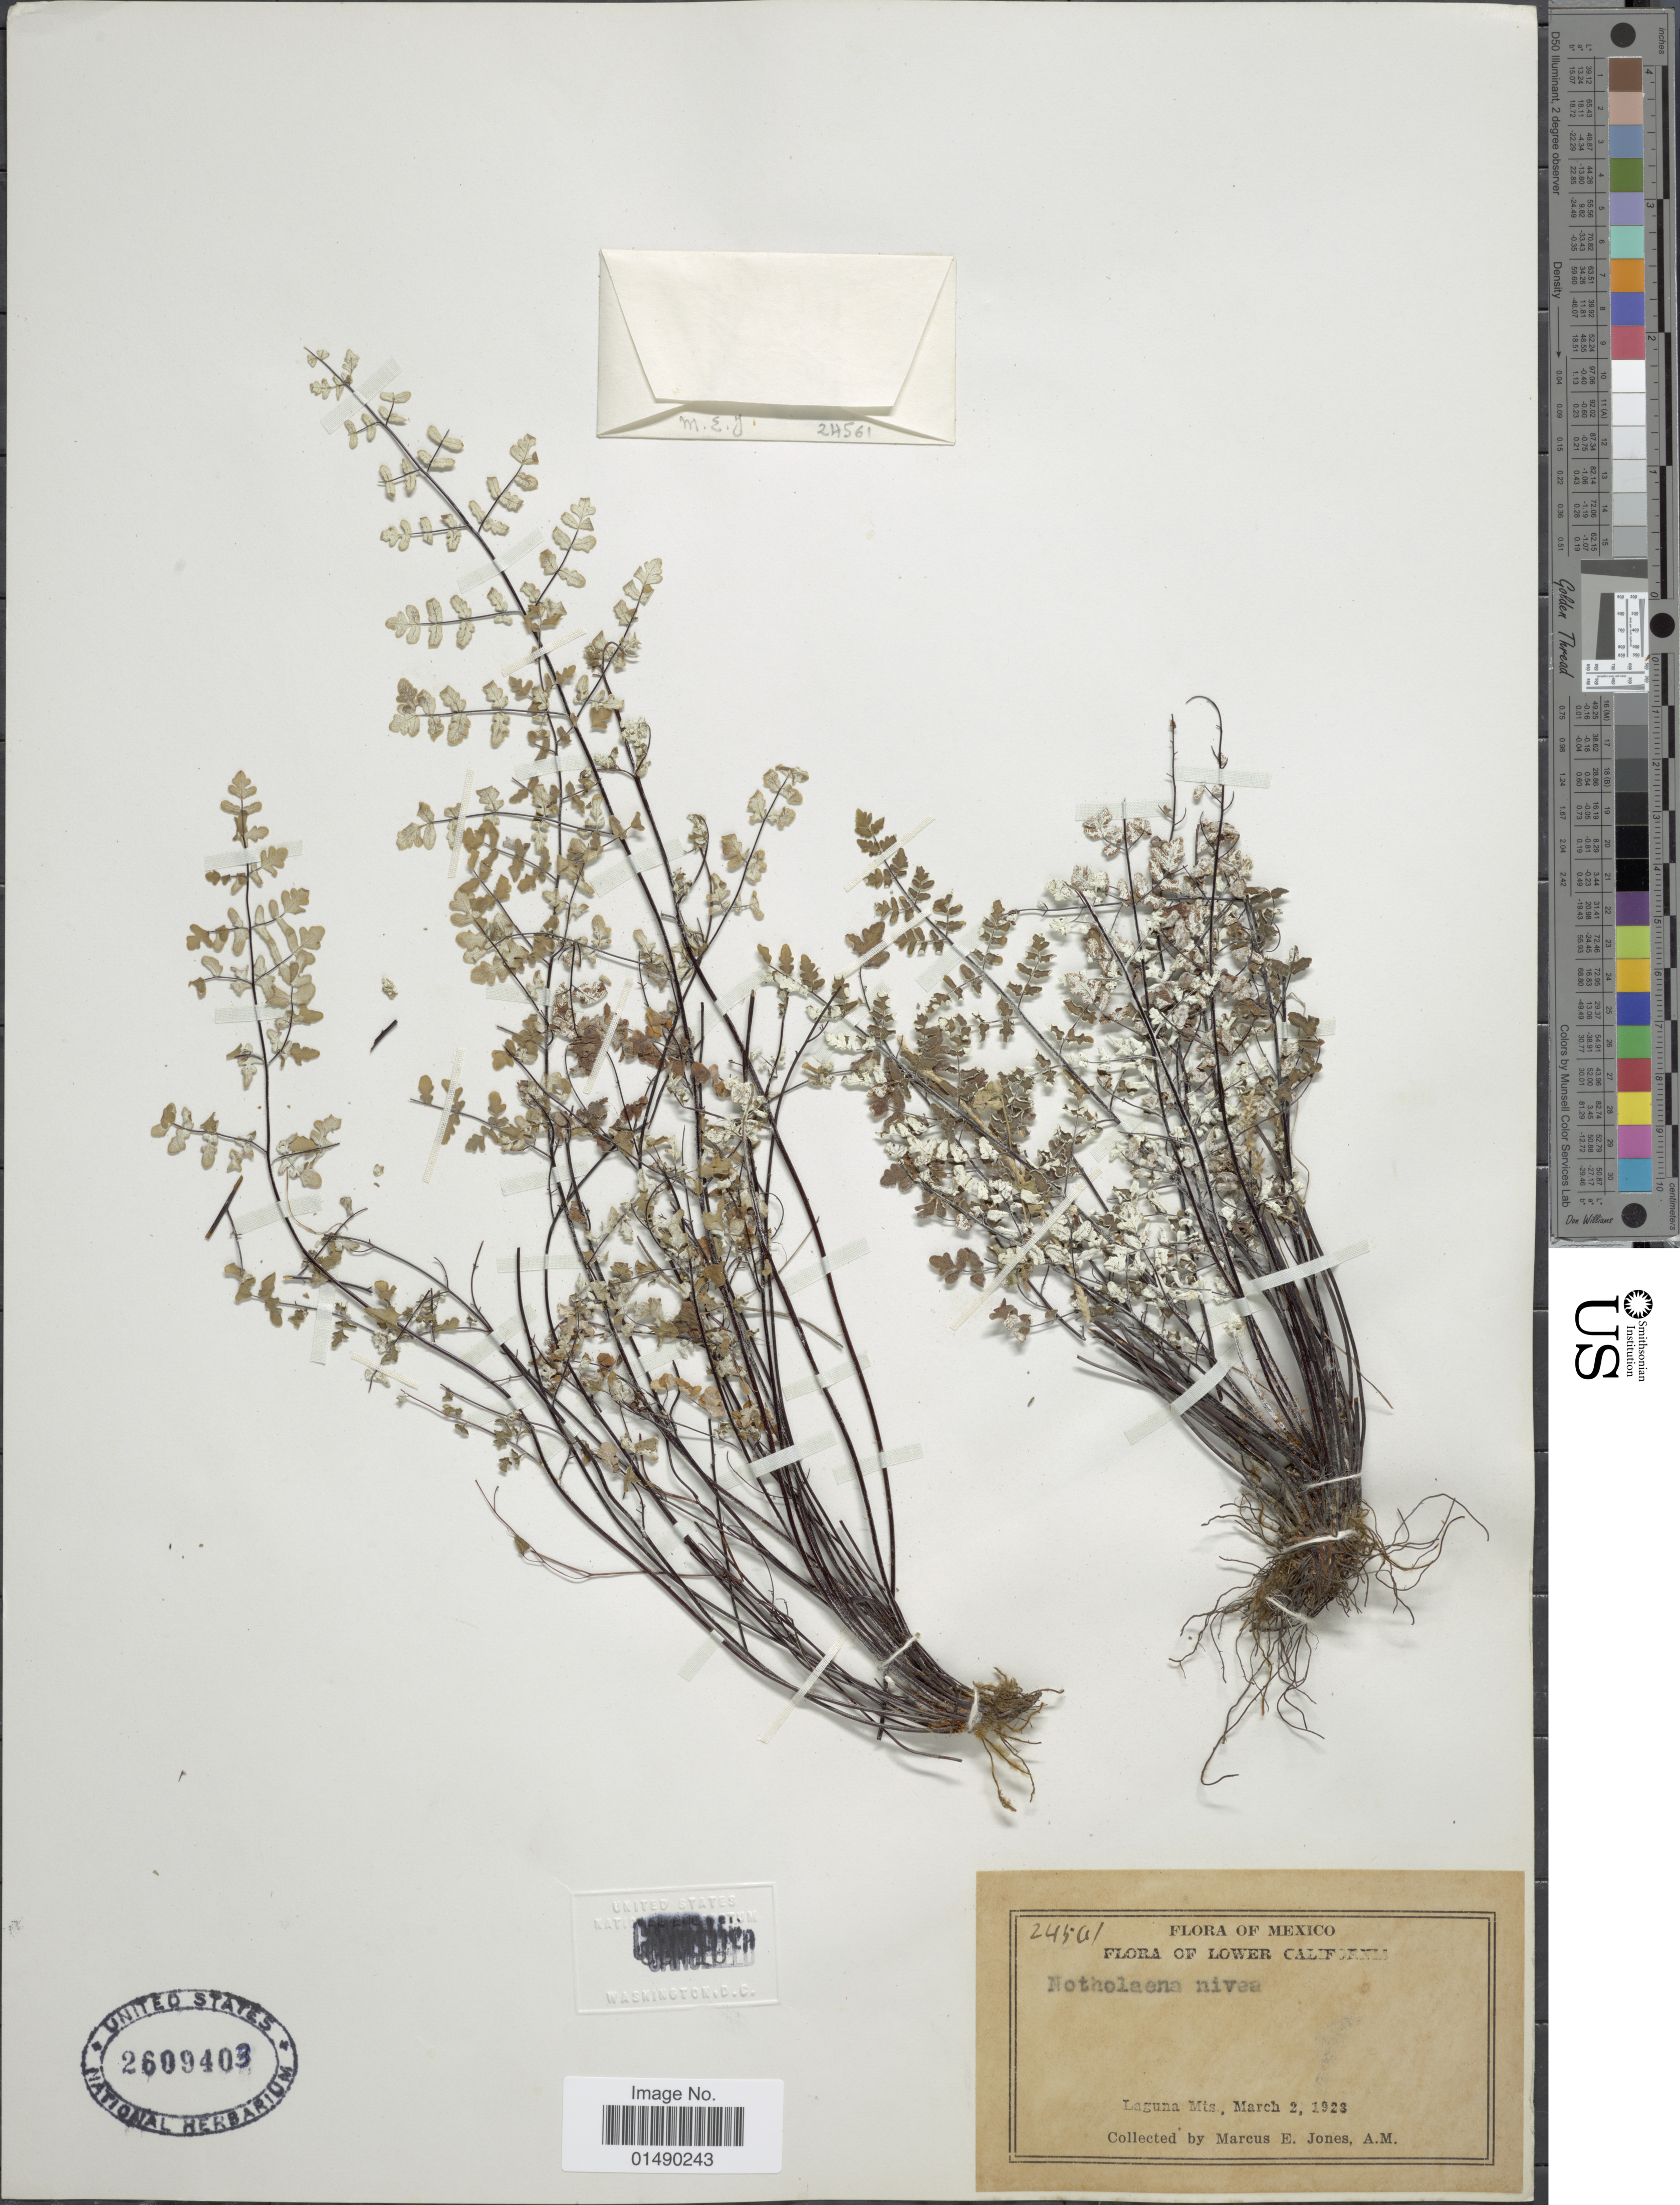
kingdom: Plantae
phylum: Tracheophyta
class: Polypodiopsida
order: Polypodiales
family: Pteridaceae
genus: Argyrochosma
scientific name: Argyrochosma peninsularis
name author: (Maxon & Weath.) Windham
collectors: M. E. Jones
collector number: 24561*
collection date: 1923-03-02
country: Mexico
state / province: Baja California Sur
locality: Mexico, Lower California, Laguna Mts.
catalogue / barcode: US 2609403